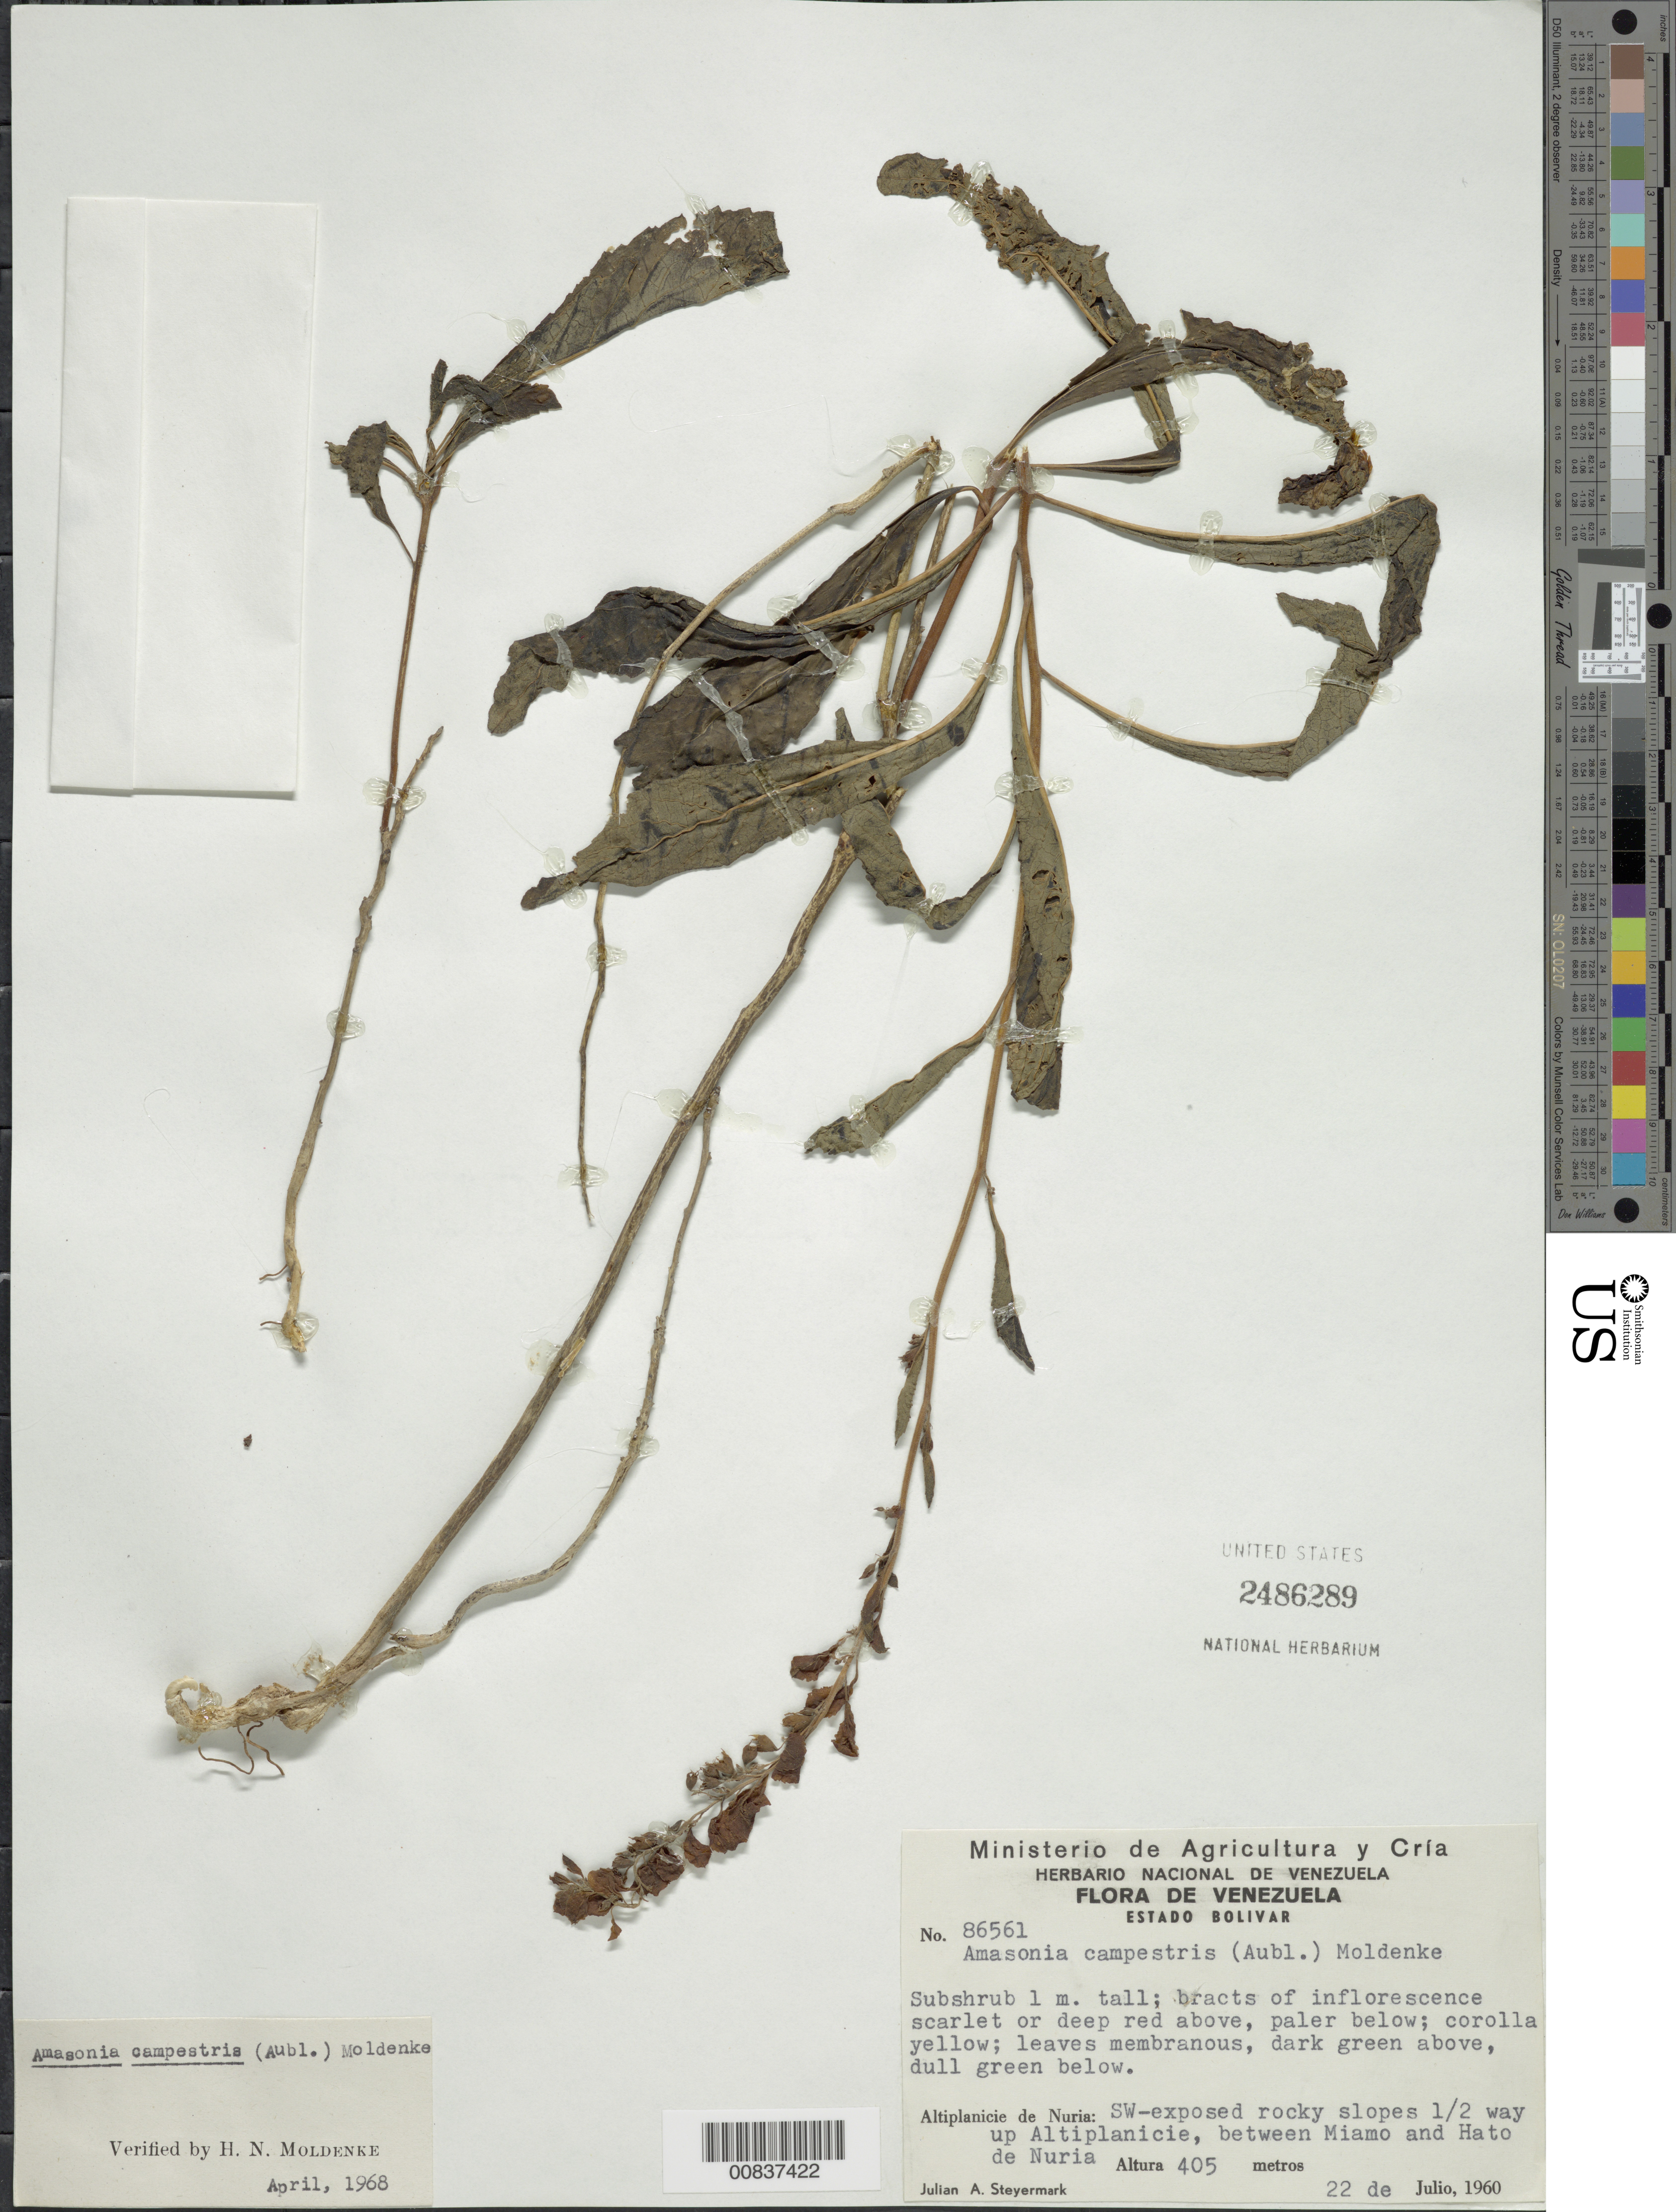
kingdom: Plantae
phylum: Tracheophyta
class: Magnoliopsida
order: Lamiales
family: Lamiaceae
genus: Amasonia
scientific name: Amasonia campestris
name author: (Aubl.) Moldenke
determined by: Moldenke, H. N.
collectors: J. Steyermark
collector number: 86561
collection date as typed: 22-Jul-60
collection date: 1960-07-22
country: Venezuela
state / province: Bolívar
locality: Altiplanicie de Nuria, 1/2 way up, between Miamo and Hato de Nuria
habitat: SW-exposed rocky slopes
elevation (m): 405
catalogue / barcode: US 2486289